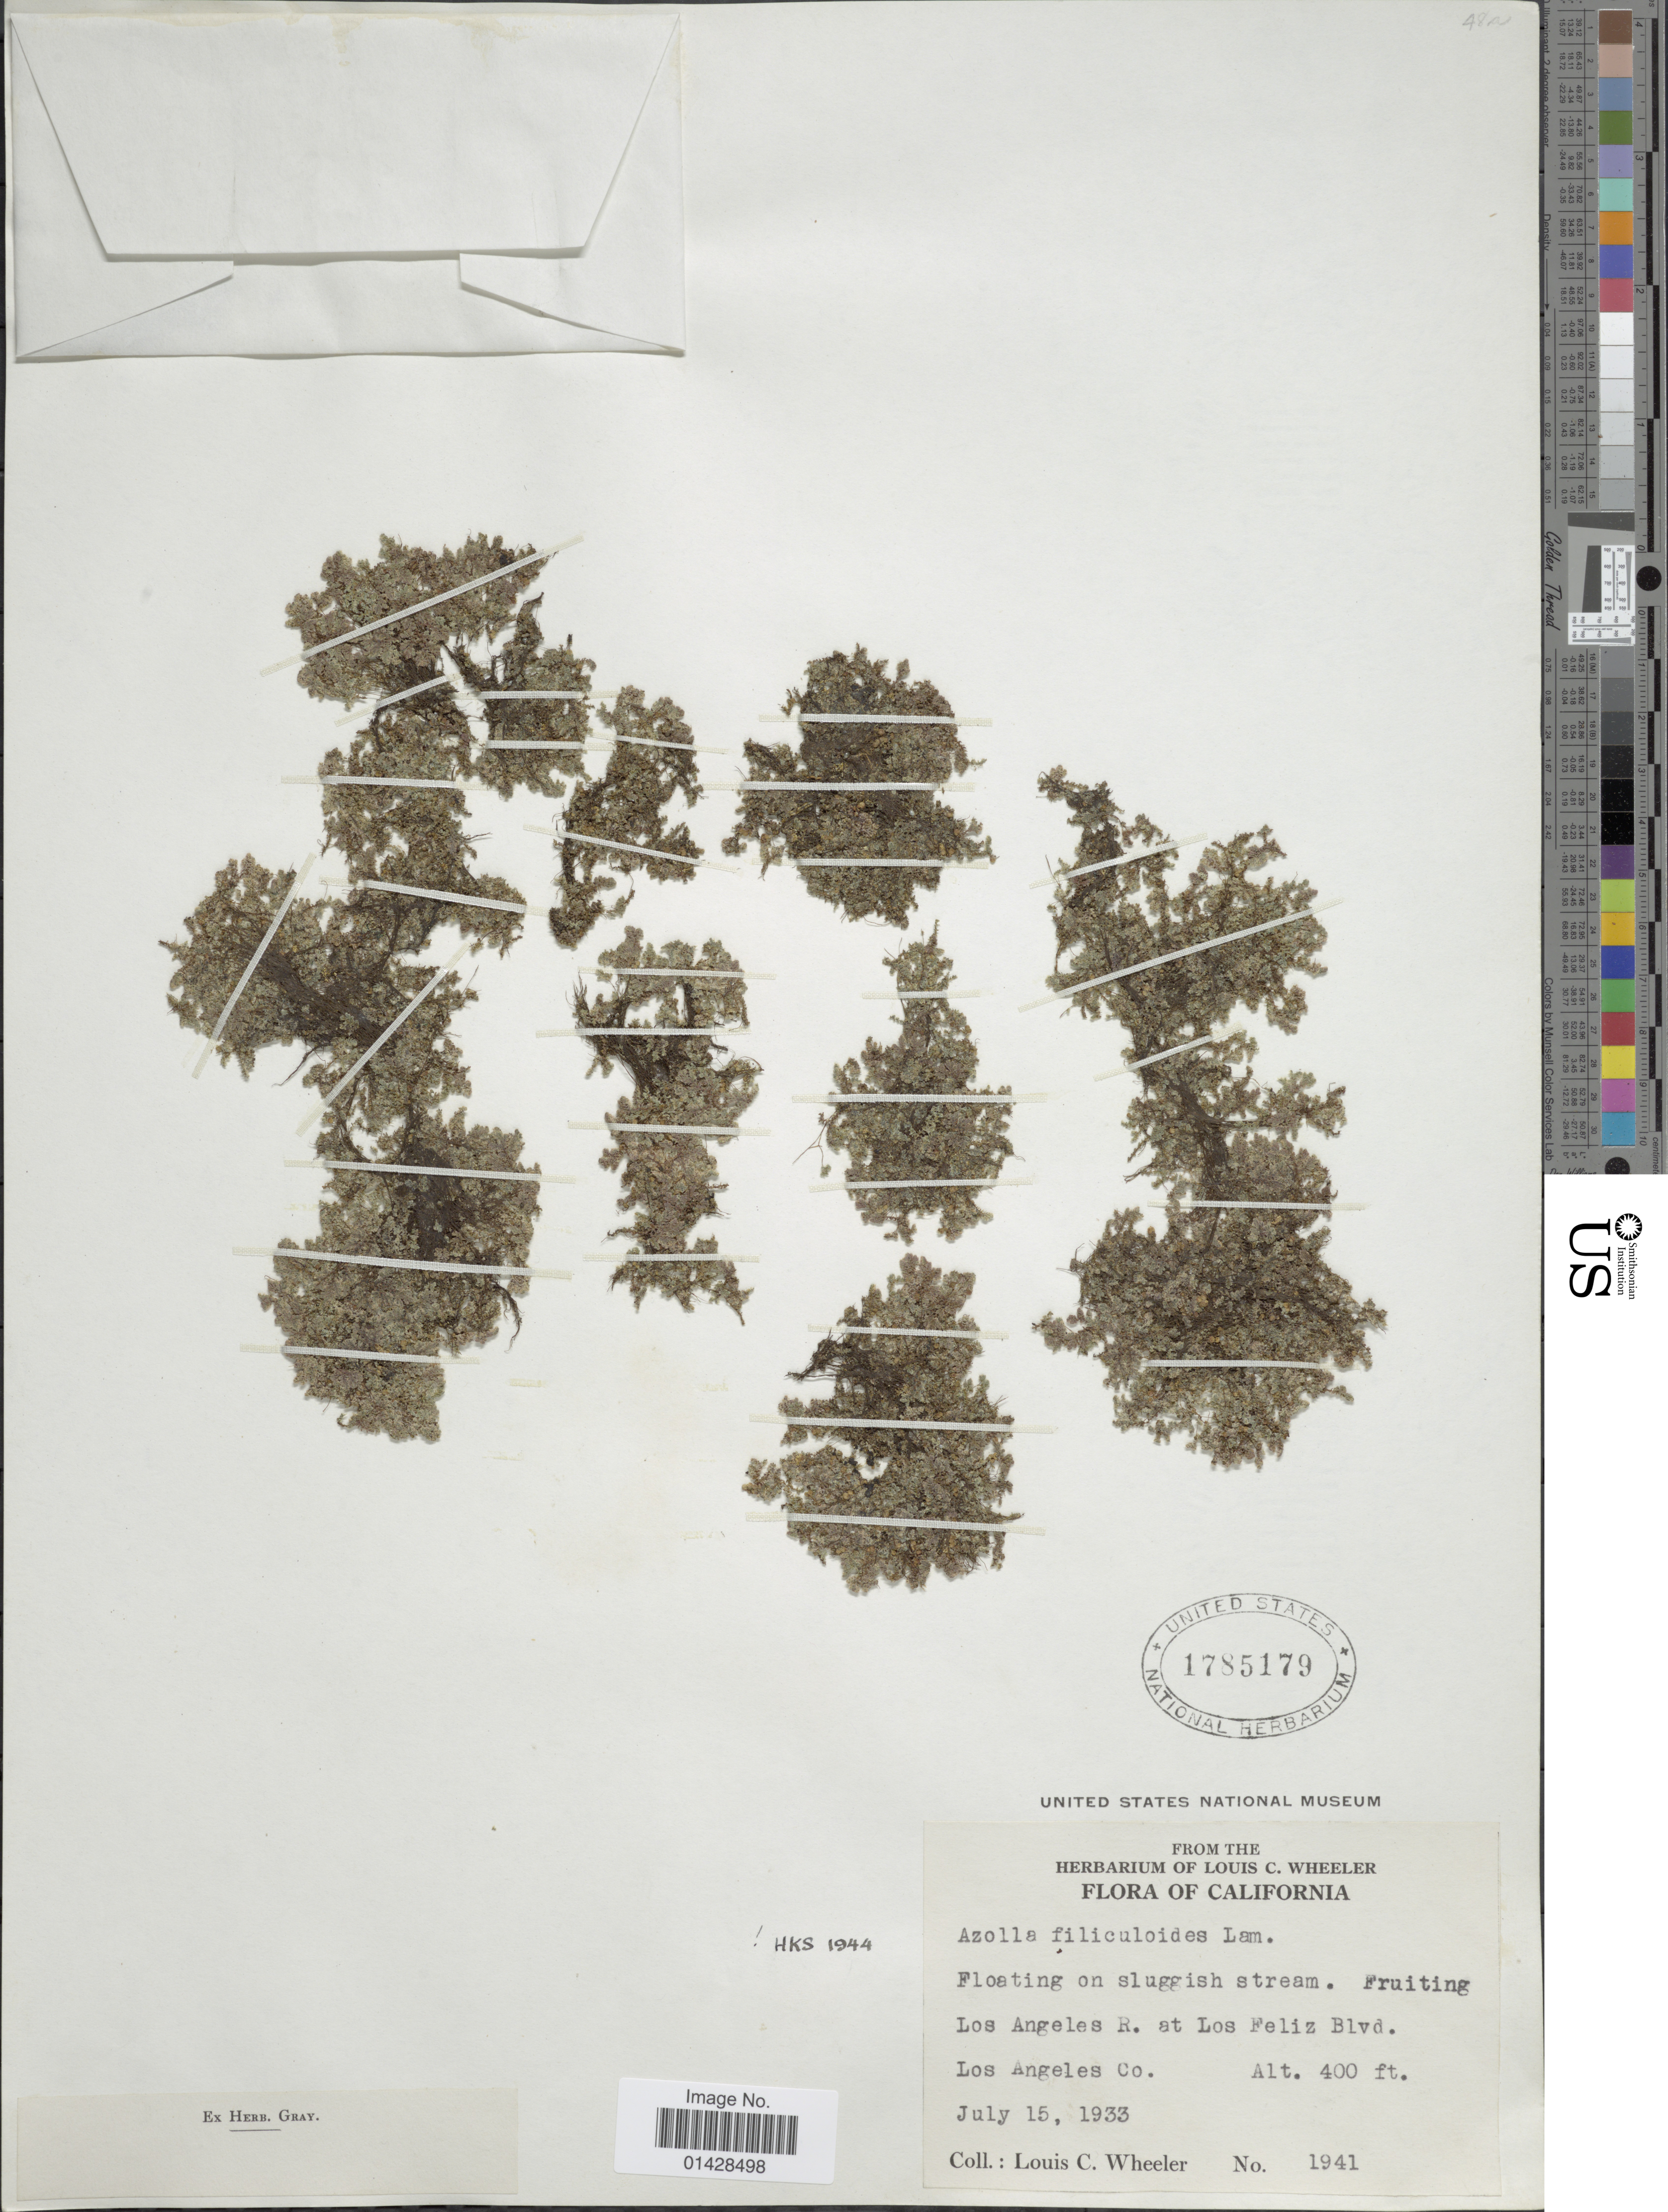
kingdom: Plantae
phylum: Tracheophyta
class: Polypodiopsida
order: Salviniales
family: Salviniaceae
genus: Azolla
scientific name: Azolla filiculoides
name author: Lam.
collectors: L. C. Wheeler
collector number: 1941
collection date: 1933-07-15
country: United States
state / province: California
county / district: Los Angeles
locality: Floating on sluggish stream. Los Angeles R. at Los Feliz Blvd. Los Angeles Co.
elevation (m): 122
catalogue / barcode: US 1785179